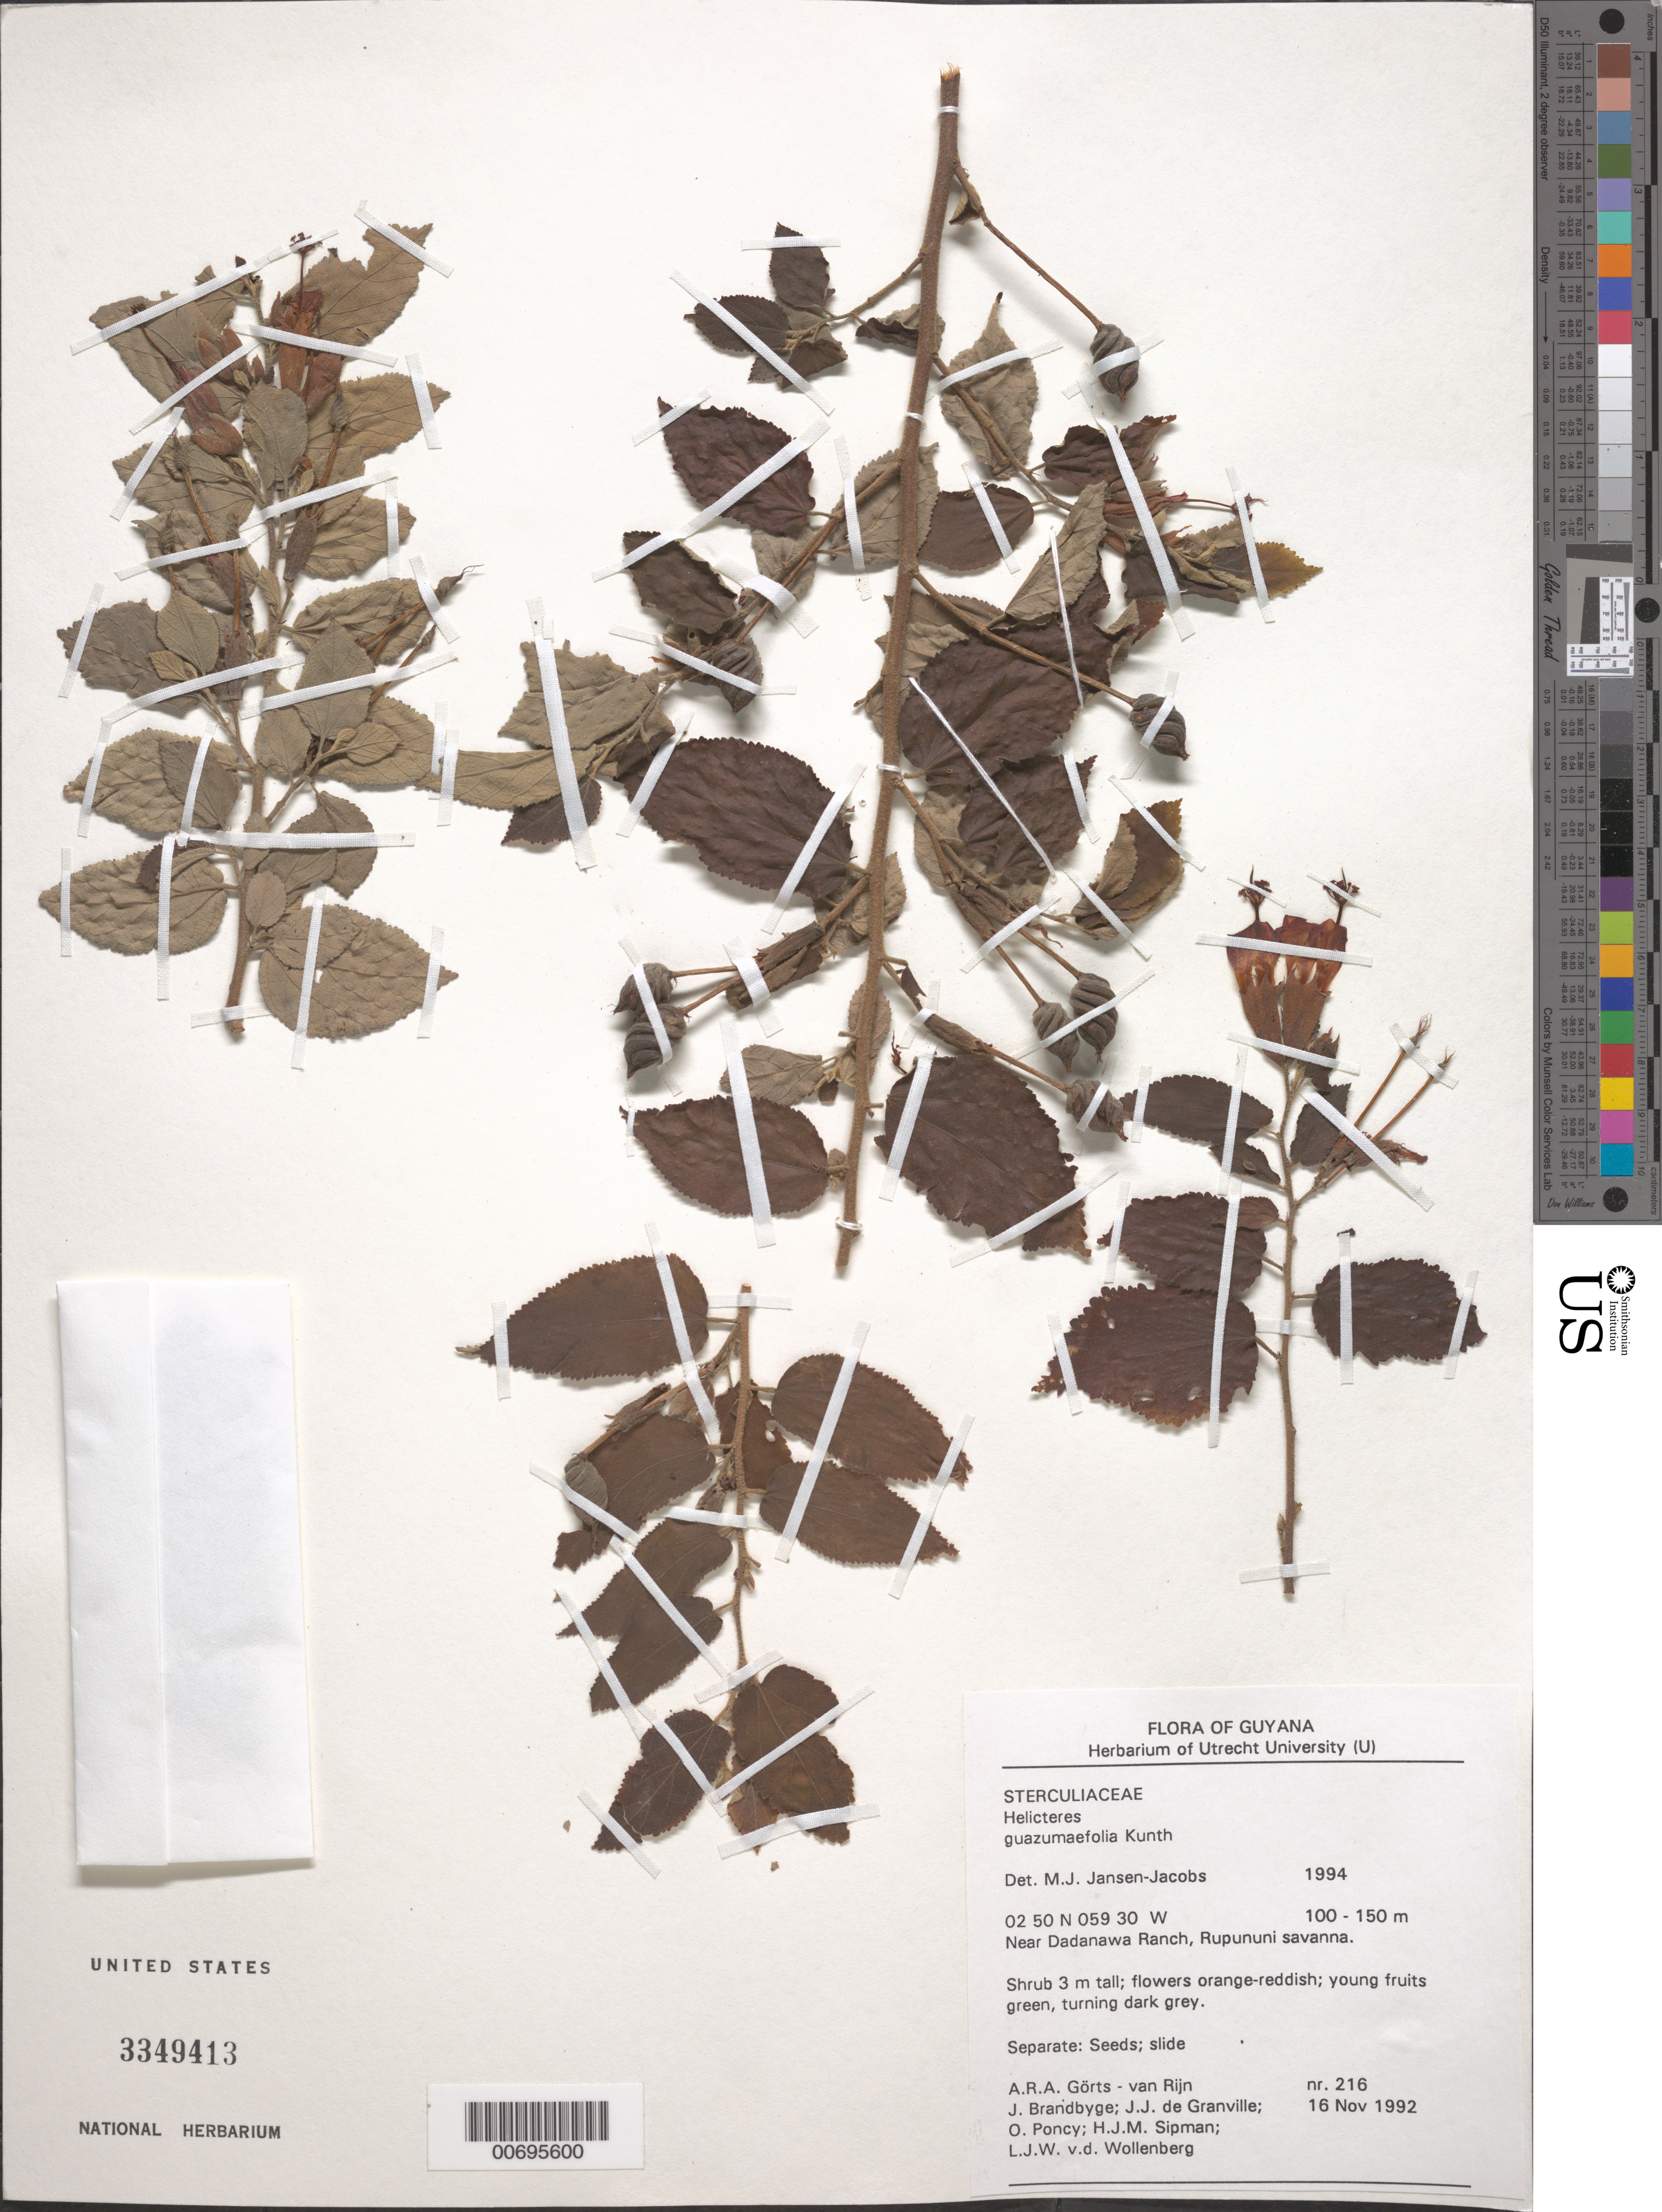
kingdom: Plantae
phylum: Tracheophyta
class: Magnoliopsida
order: Malvales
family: Malvaceae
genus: Helicteres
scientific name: Helicteres guazumifolia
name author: Kunth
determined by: Jansen-Jacobs, M. J., (U), Nationaal Herbarium Nederland, Utrecht University branch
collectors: A. .R. A. Görts-van Rijn, J. Brandbyge, J.-J. de Granville, O. Poncy, H. J. M. Sipman & L. van der Wollenberg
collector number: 216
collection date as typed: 16-Nov-92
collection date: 1992-11-16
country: Guyana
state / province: U. Takutu-U. Essequibo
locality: Dadanawa Ranch, S Rupununi Savanna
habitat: Savanna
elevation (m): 100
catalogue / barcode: US 3349413